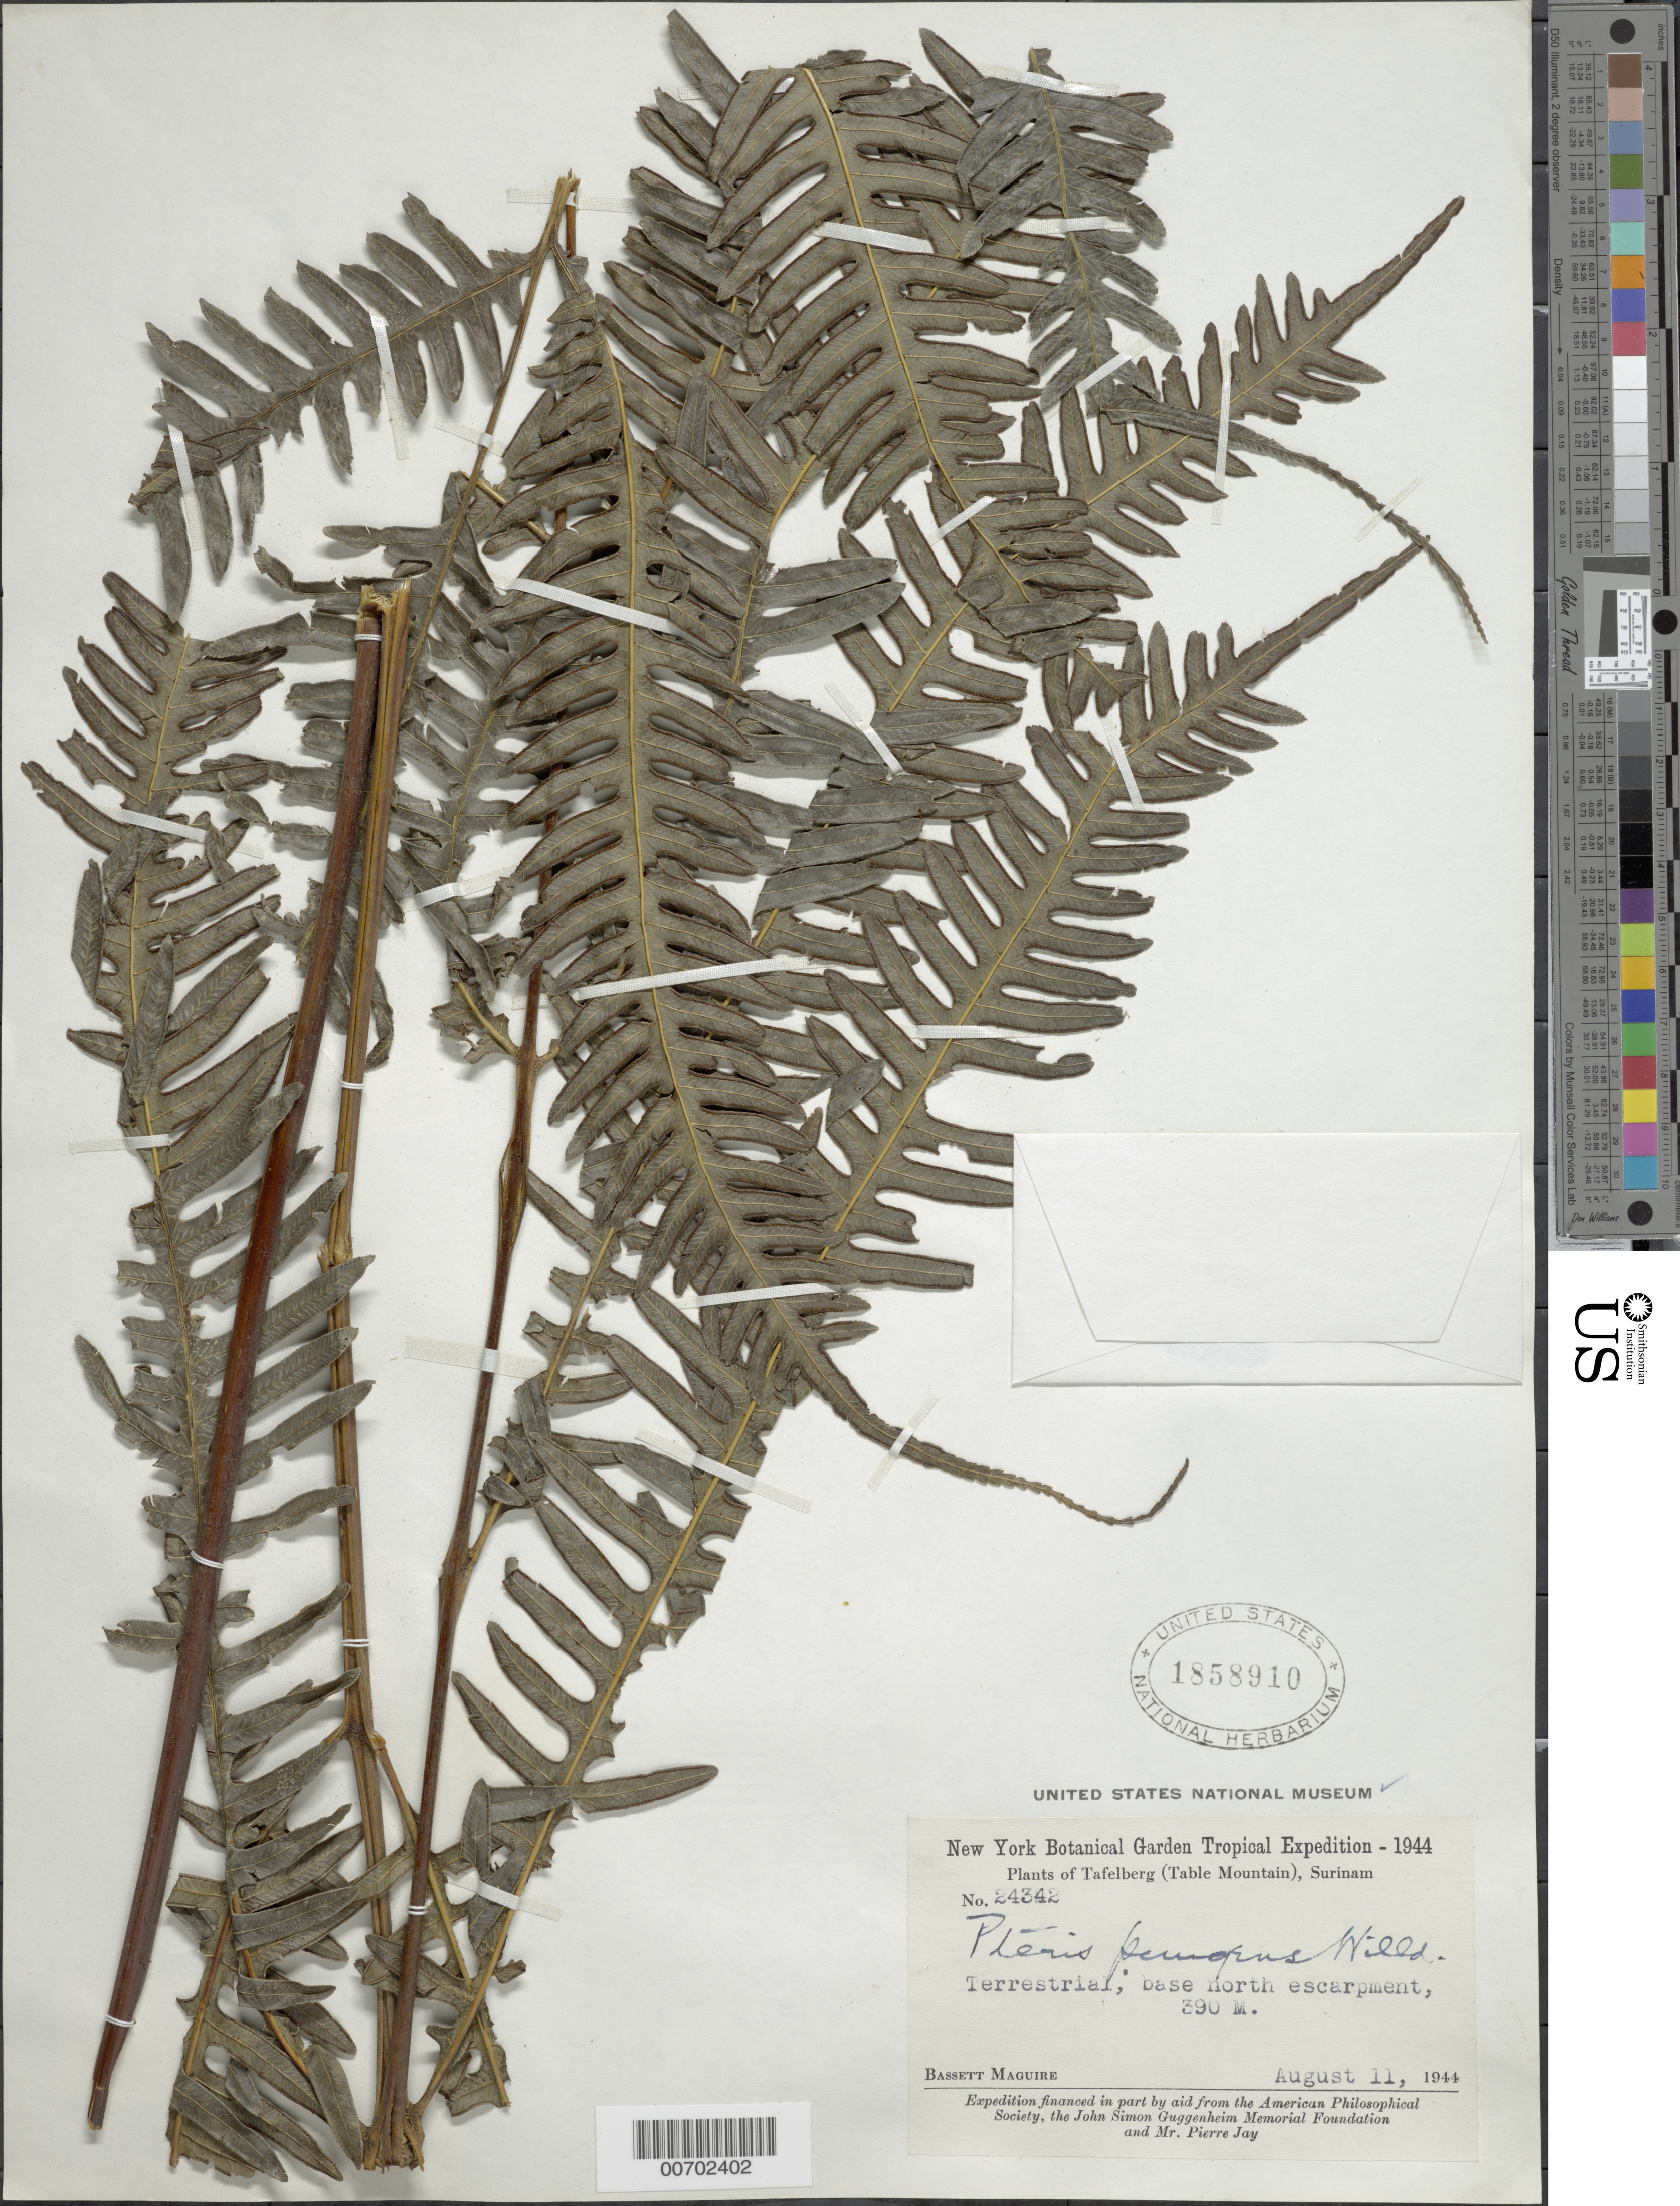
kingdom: Plantae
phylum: Tracheophyta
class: Polypodiopsida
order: Polypodiales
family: Pteridaceae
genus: Pteris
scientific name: Pteris pungens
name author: Willd.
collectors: B. Maguire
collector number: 24342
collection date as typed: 11-Aug-44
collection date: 1944-08-11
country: Suriname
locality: Tafelberg (Table Mountain), north escarpment base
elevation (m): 390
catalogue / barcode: US 1858910